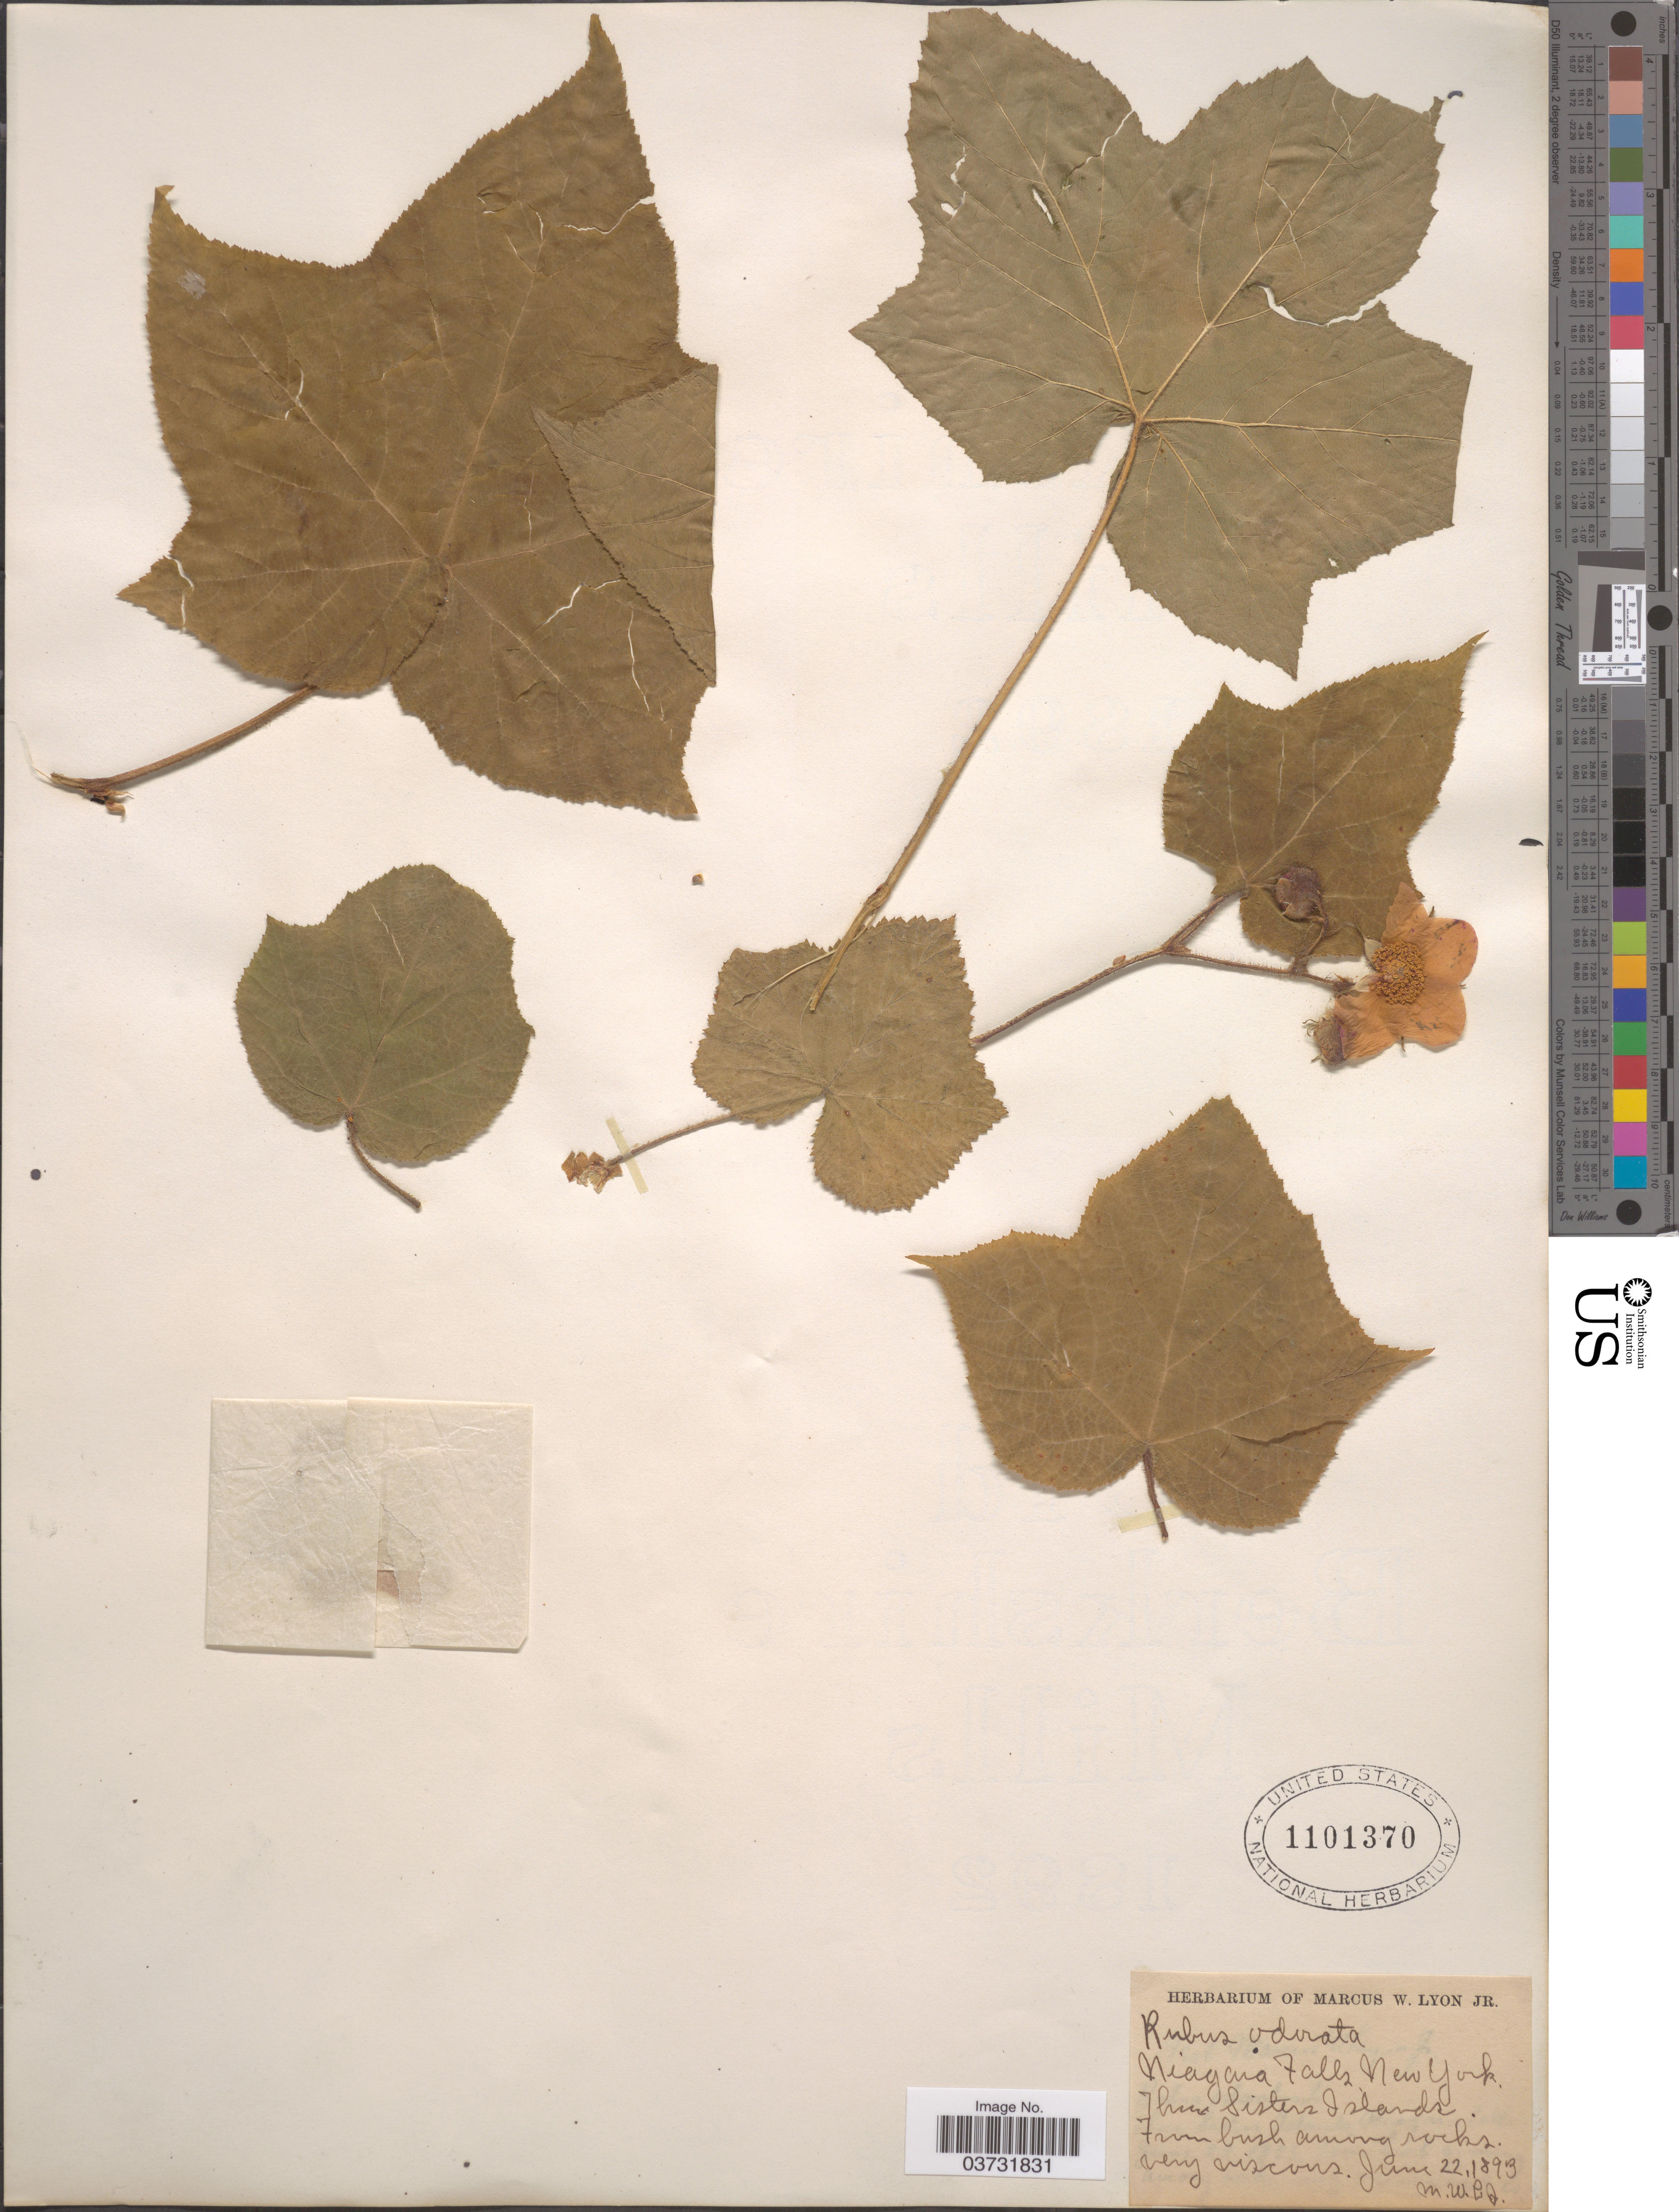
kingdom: Plantae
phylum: Tracheophyta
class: Magnoliopsida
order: Rosales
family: Rosaceae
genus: Rubus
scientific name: Rubus odoratus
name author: L.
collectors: M. W. Lyon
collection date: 1893-06-22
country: United States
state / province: New York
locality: Niagara Falls. Three Sisters Islands.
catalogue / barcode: US 1101370